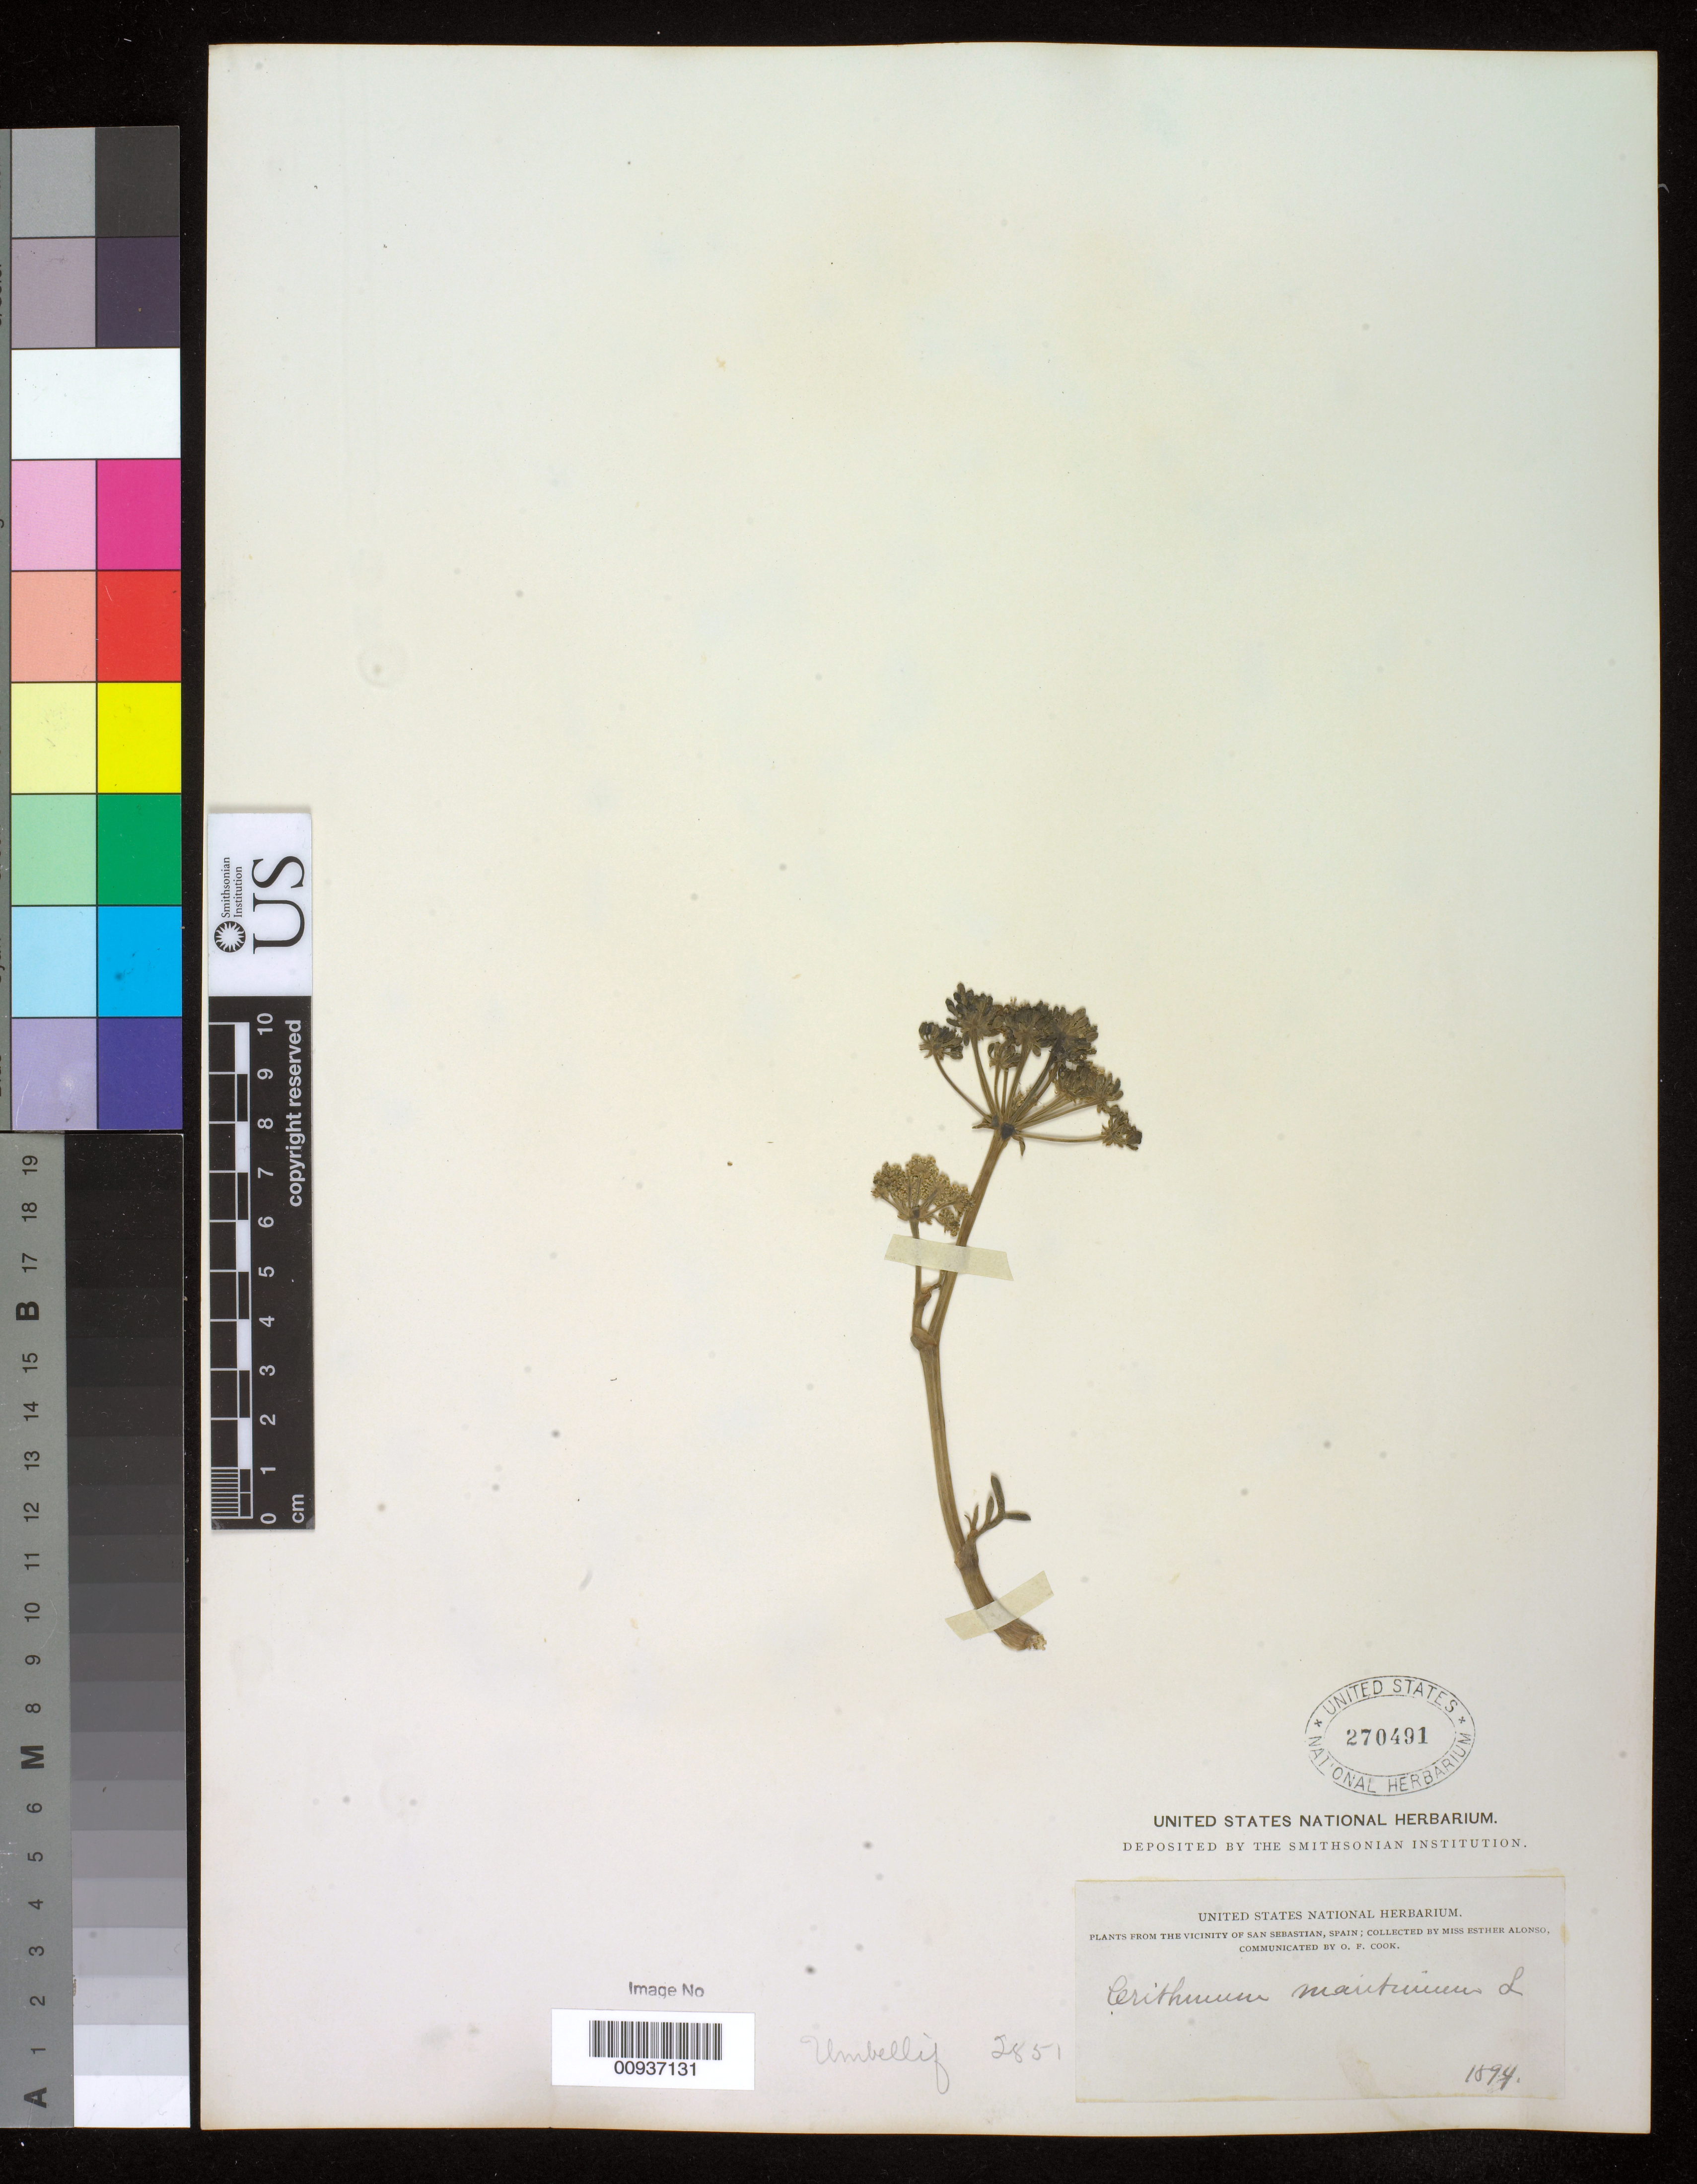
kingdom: Plantae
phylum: Tracheophyta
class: Magnoliopsida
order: Apiales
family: Apiaceae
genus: Crithmum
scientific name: Crithmum maritimum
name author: L.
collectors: E. Alonso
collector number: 2851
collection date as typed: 1894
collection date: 1894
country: Spain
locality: Vicinity of San Sebastian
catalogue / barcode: US 270491